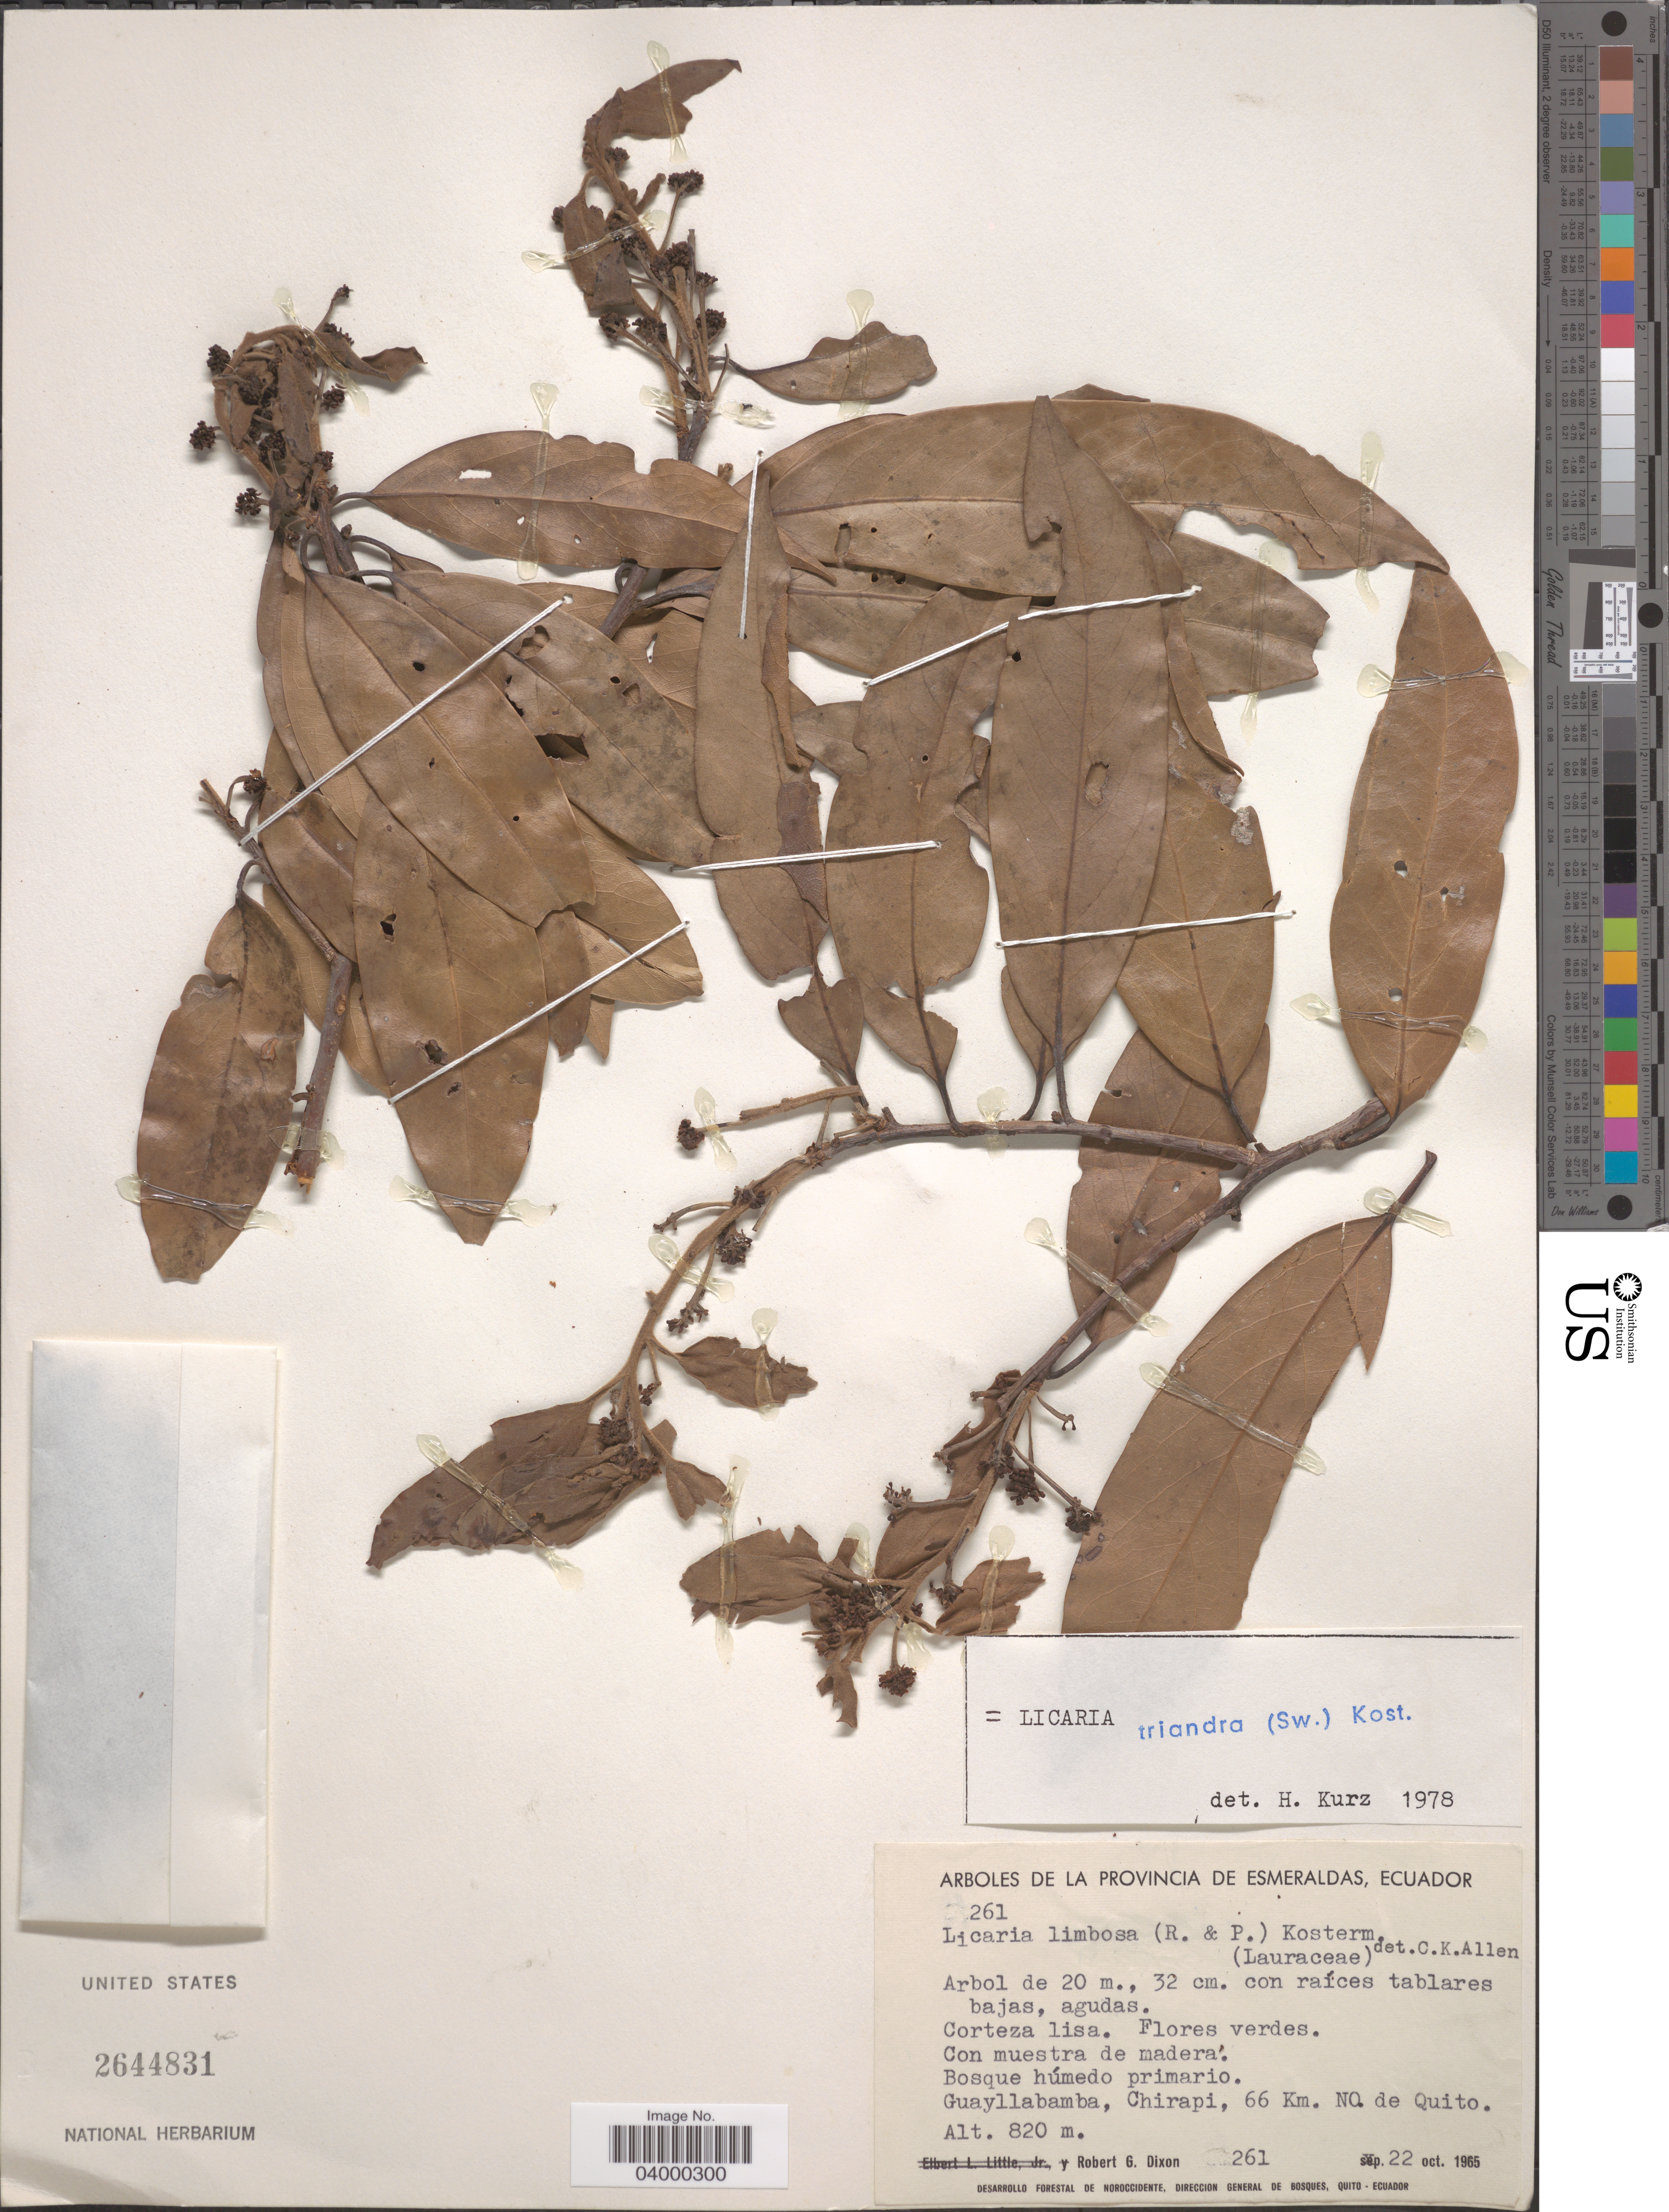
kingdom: Plantae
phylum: Tracheophyta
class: Magnoliopsida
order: Laurales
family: Lauraceae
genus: Licaria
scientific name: Licaria triandra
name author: (Sw.) Kosterm.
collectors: R. G. Dixon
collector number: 261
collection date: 1965-10-22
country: Ecuador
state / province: Esmeraldas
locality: Guayllabamba, Chirapi, 66 Km. NO. de Quito.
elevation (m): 820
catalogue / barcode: US 2644831